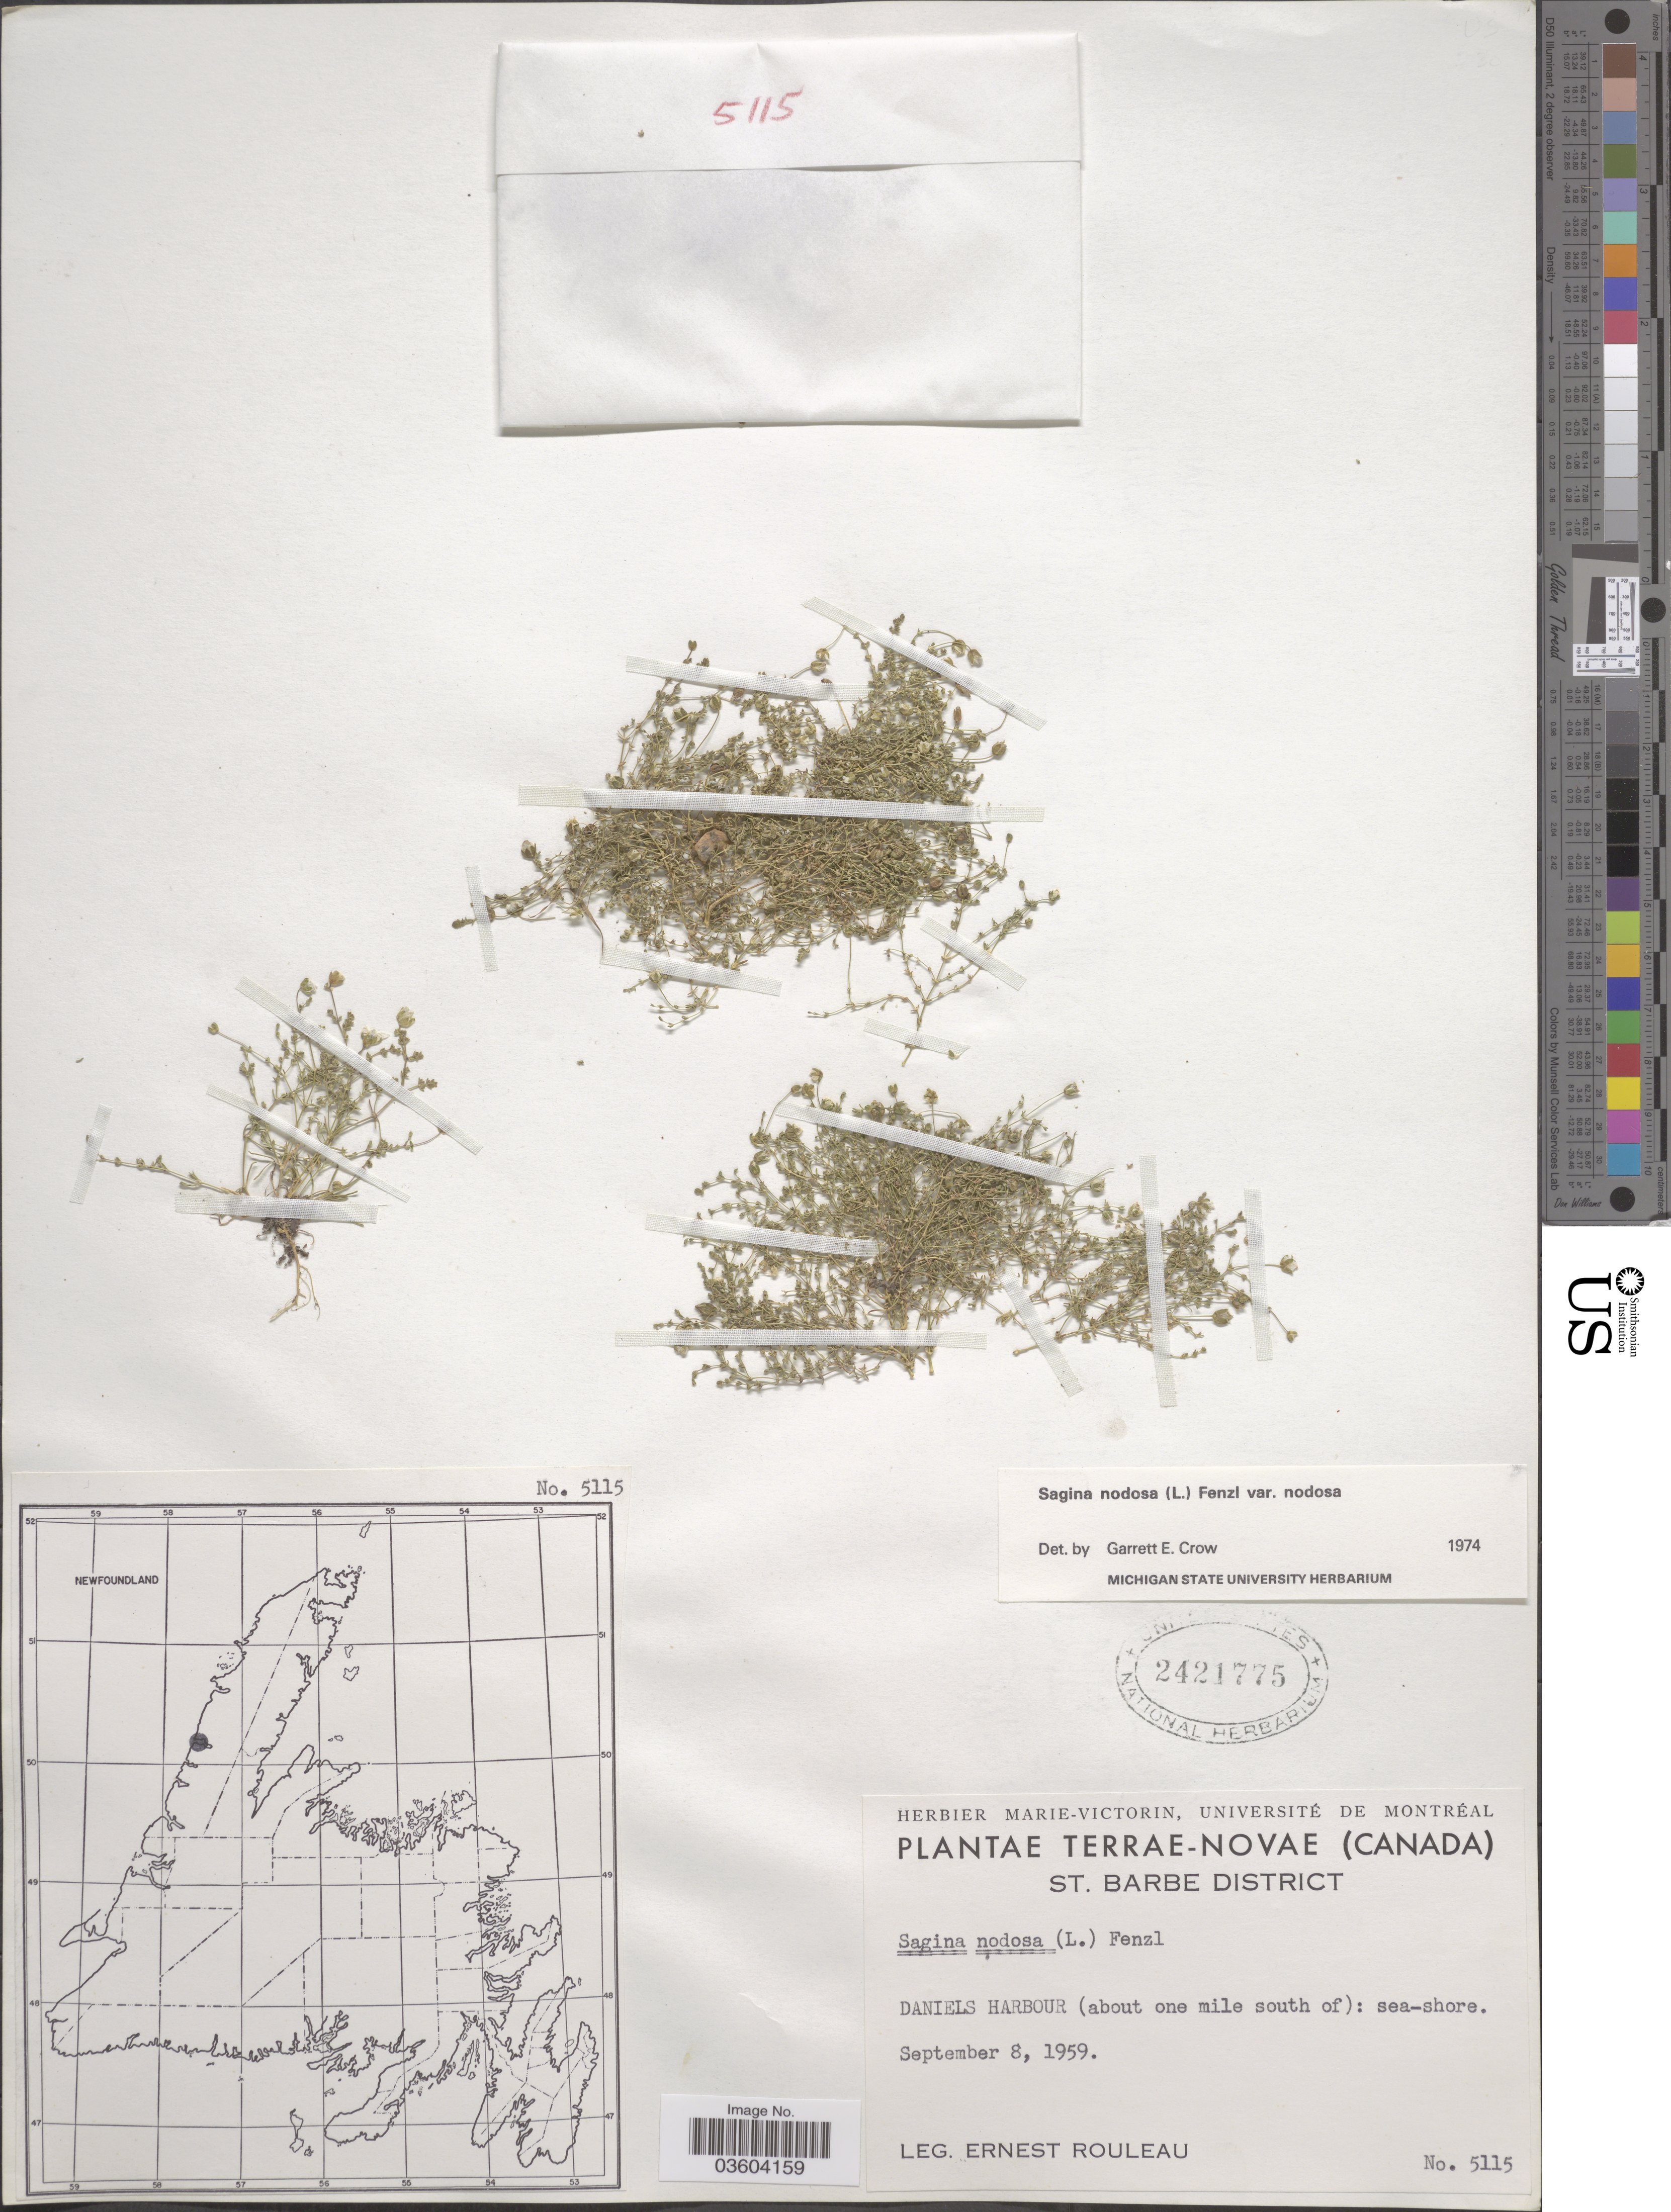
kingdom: Plantae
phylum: Tracheophyta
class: Magnoliopsida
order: Caryophyllales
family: Caryophyllaceae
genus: Sagina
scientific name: Sagina nodosa var. nodosa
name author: (L.) Fenzl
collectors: J. Rouleau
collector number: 5115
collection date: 1959-09-08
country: Canada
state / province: Newfoundland and Labrador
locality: Terrae-Novae, St. Barbe District. Daniels Harbour (about one mile south of): sea-shore.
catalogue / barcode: US 2421775